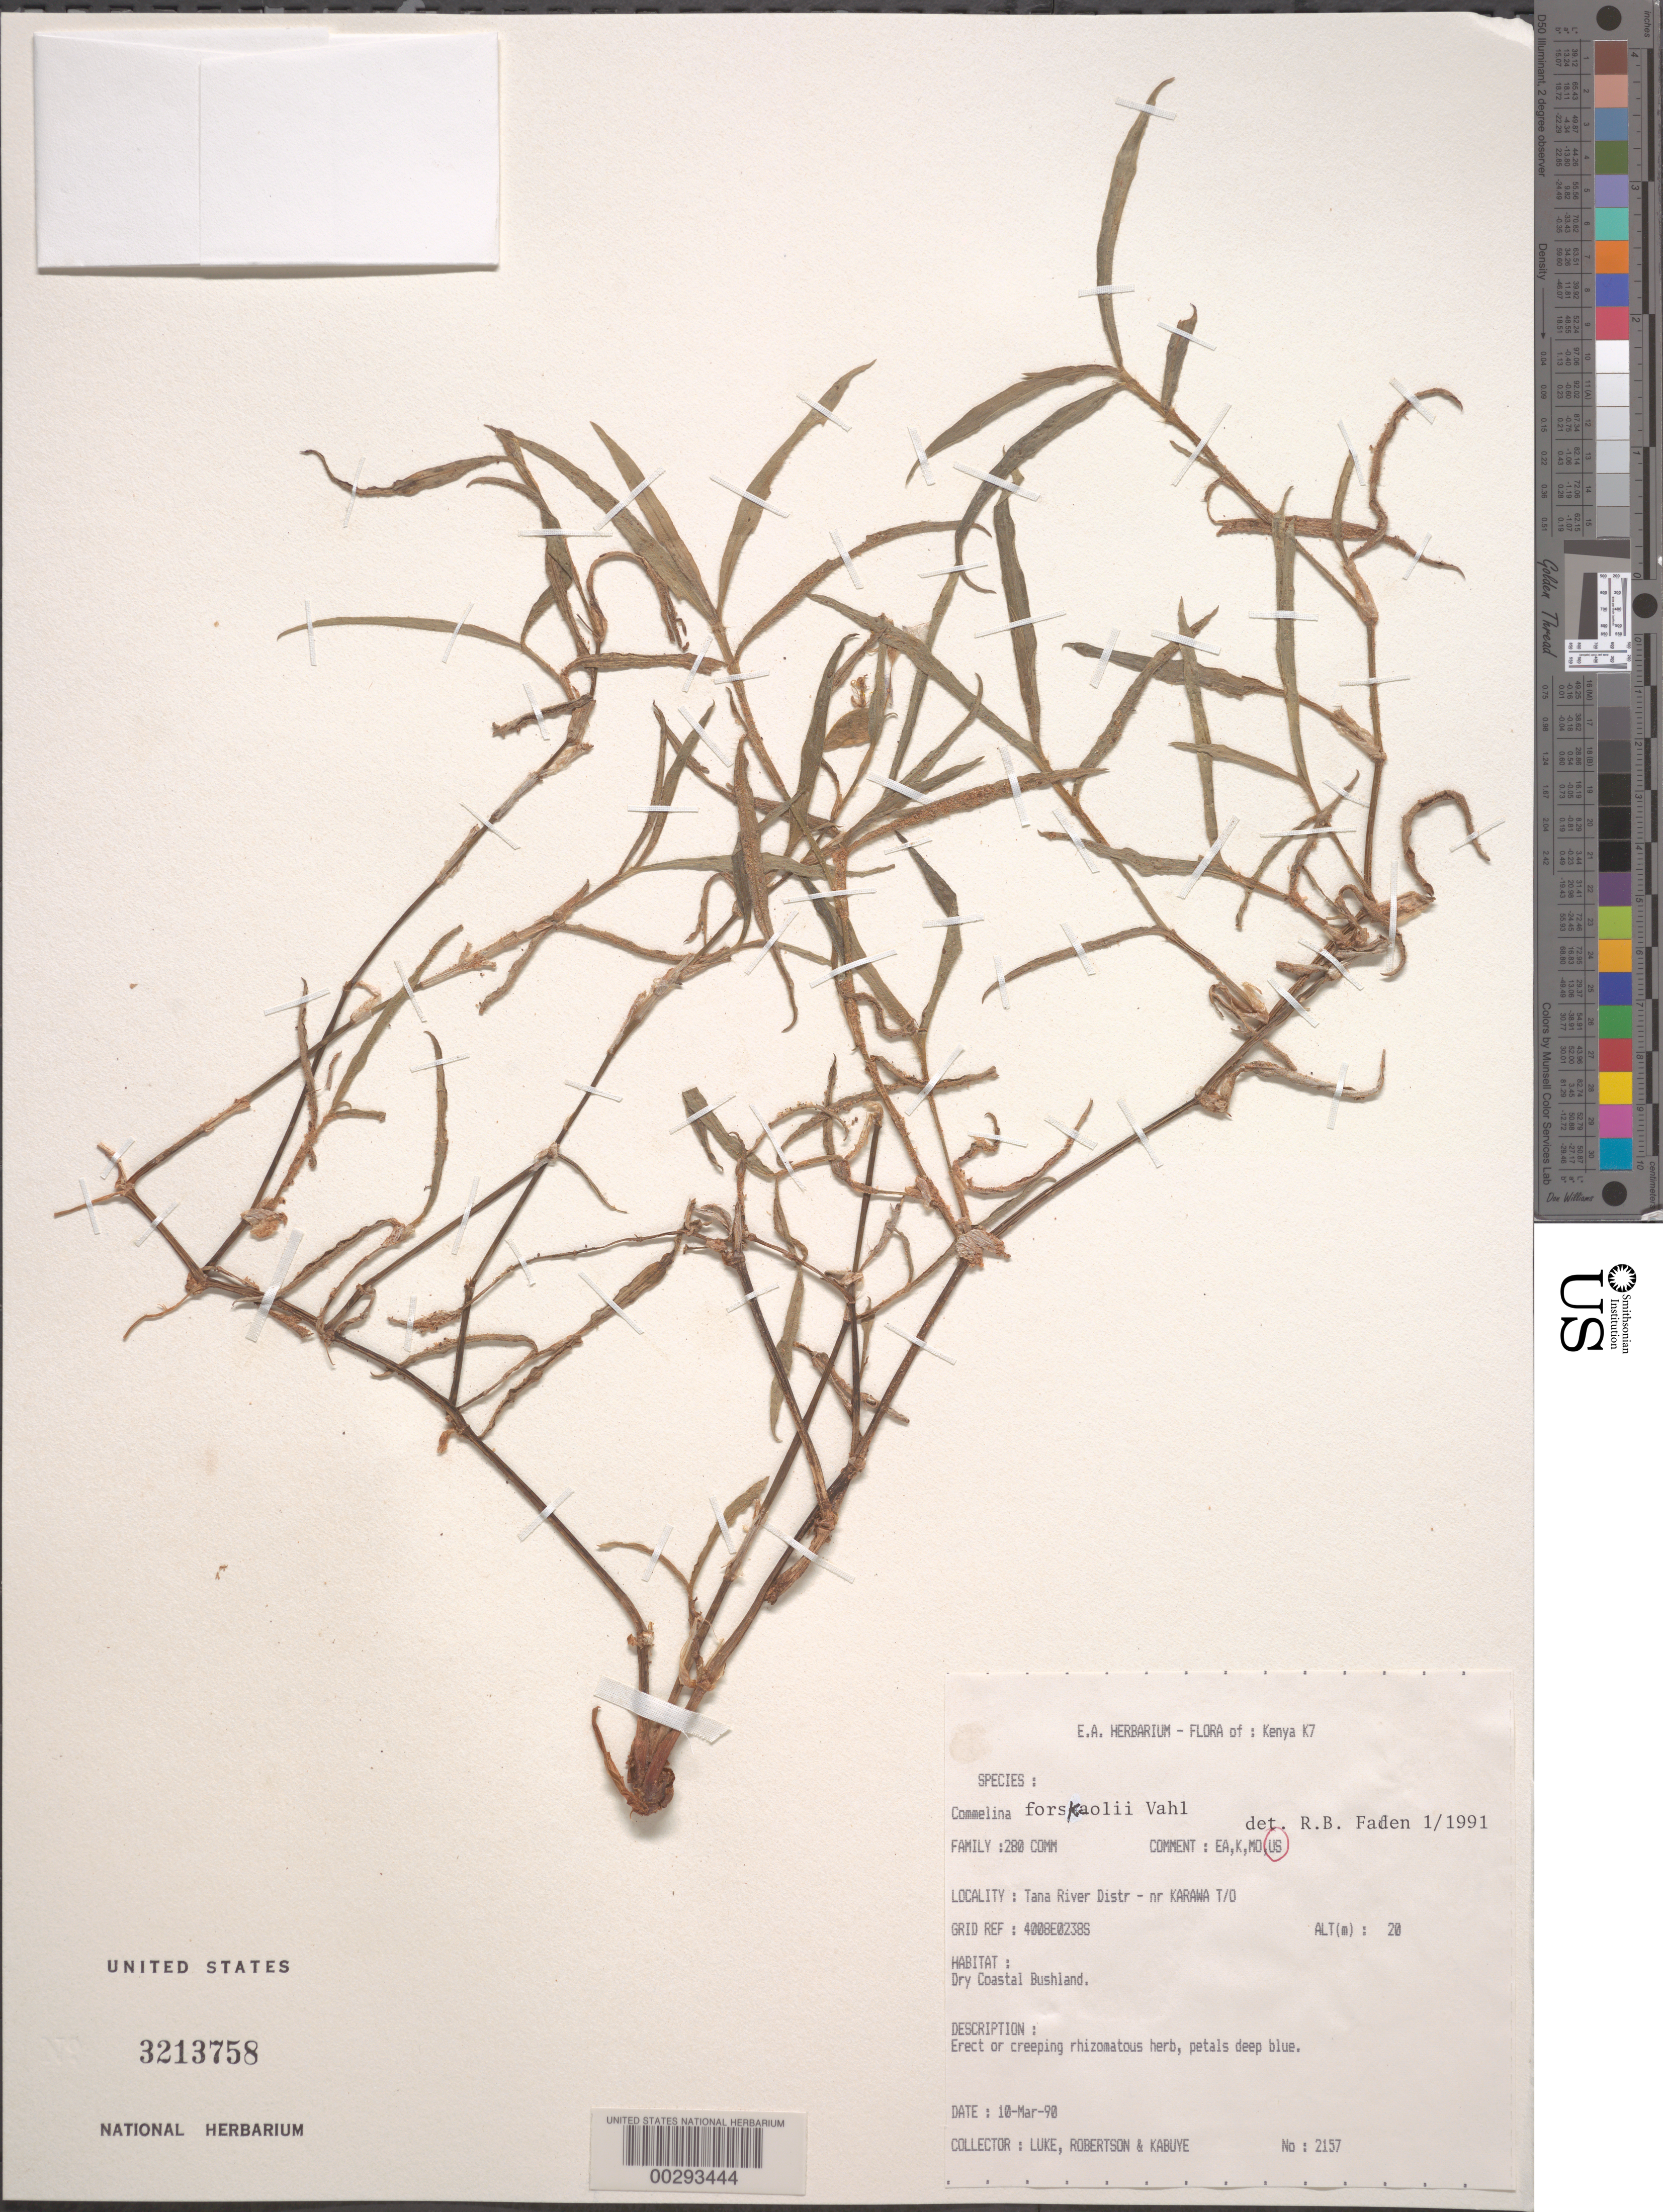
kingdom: Plantae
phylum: Tracheophyta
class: Liliopsida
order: Commelinales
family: Commelinaceae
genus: Commelina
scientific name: Commelina forskaolii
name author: Vahl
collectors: M. Luke, A. Robertson & C. Kabuye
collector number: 2157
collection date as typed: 10 Mar 1990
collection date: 1990-03-10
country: Kenya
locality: Tana river, near karawa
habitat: Dry coastal bushland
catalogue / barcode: US 3213758